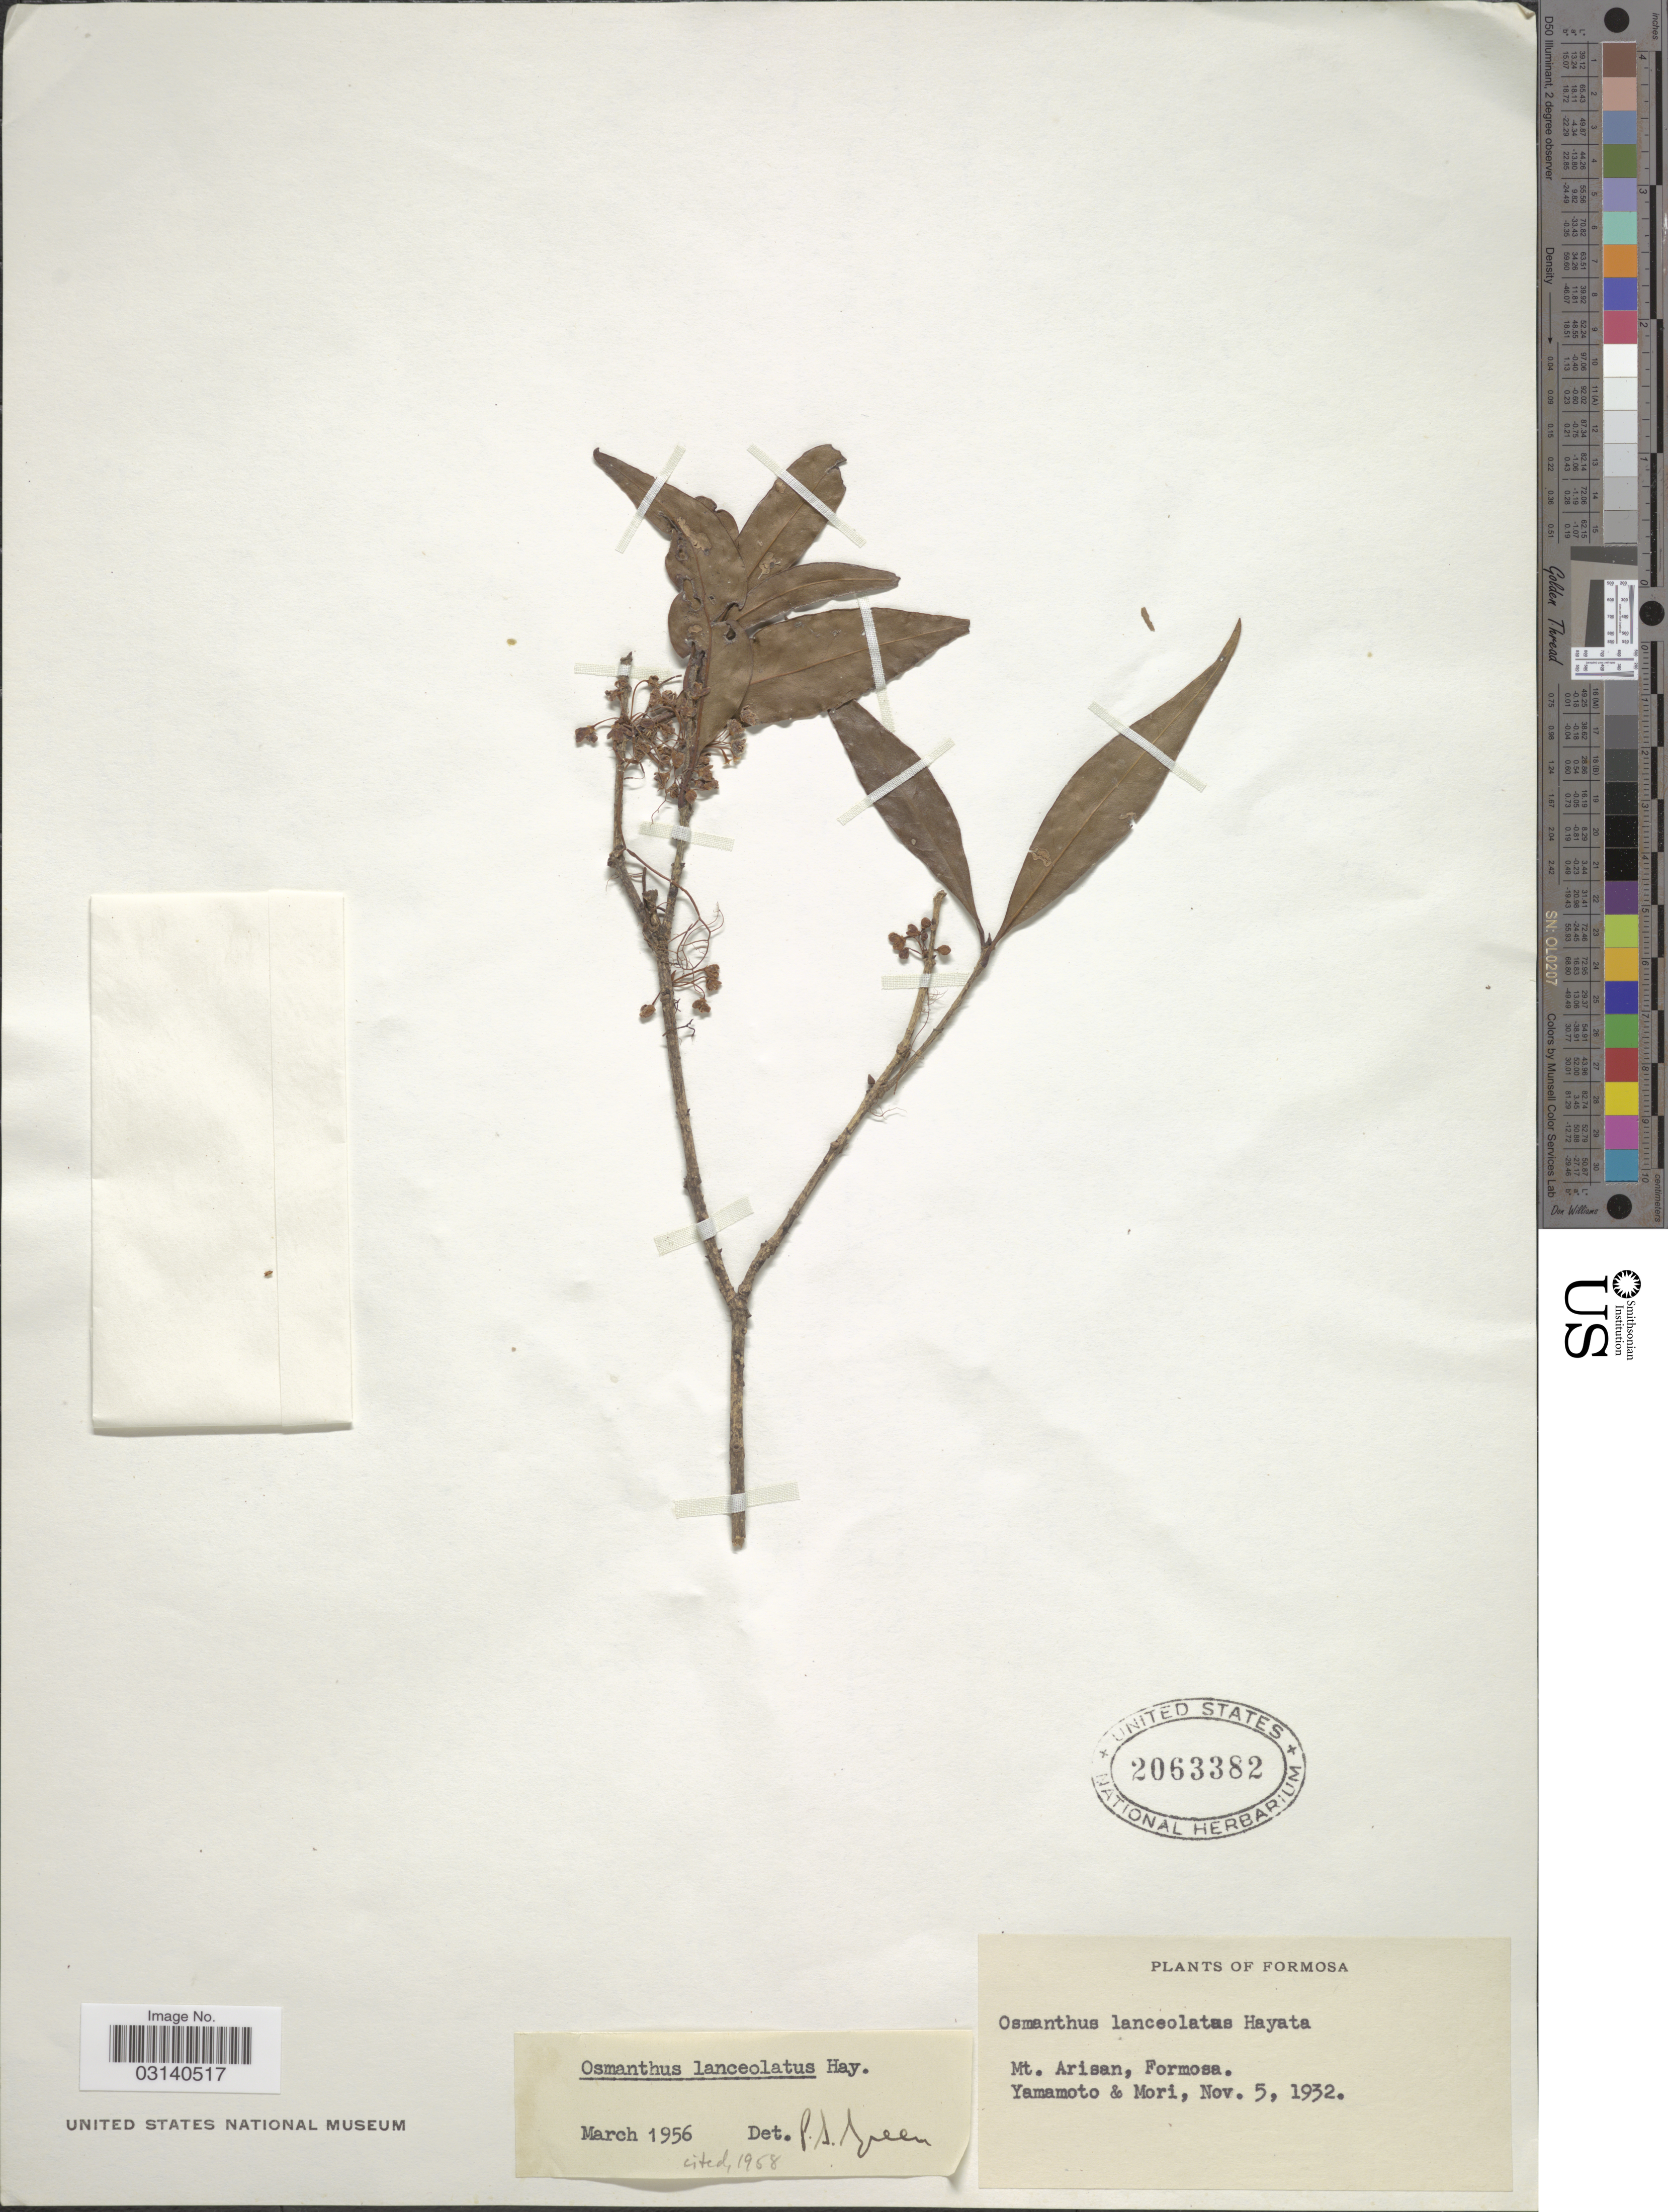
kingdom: Plantae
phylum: Tracheophyta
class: Magnoliopsida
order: Lamiales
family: Oleaceae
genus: Osmanthus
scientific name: Osmanthus lanceolatus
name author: Hayata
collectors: Yamamoto & -. Mori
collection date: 1932-11-05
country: Taiwan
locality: Mt. Arisan, Formosa.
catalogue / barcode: US 2063382